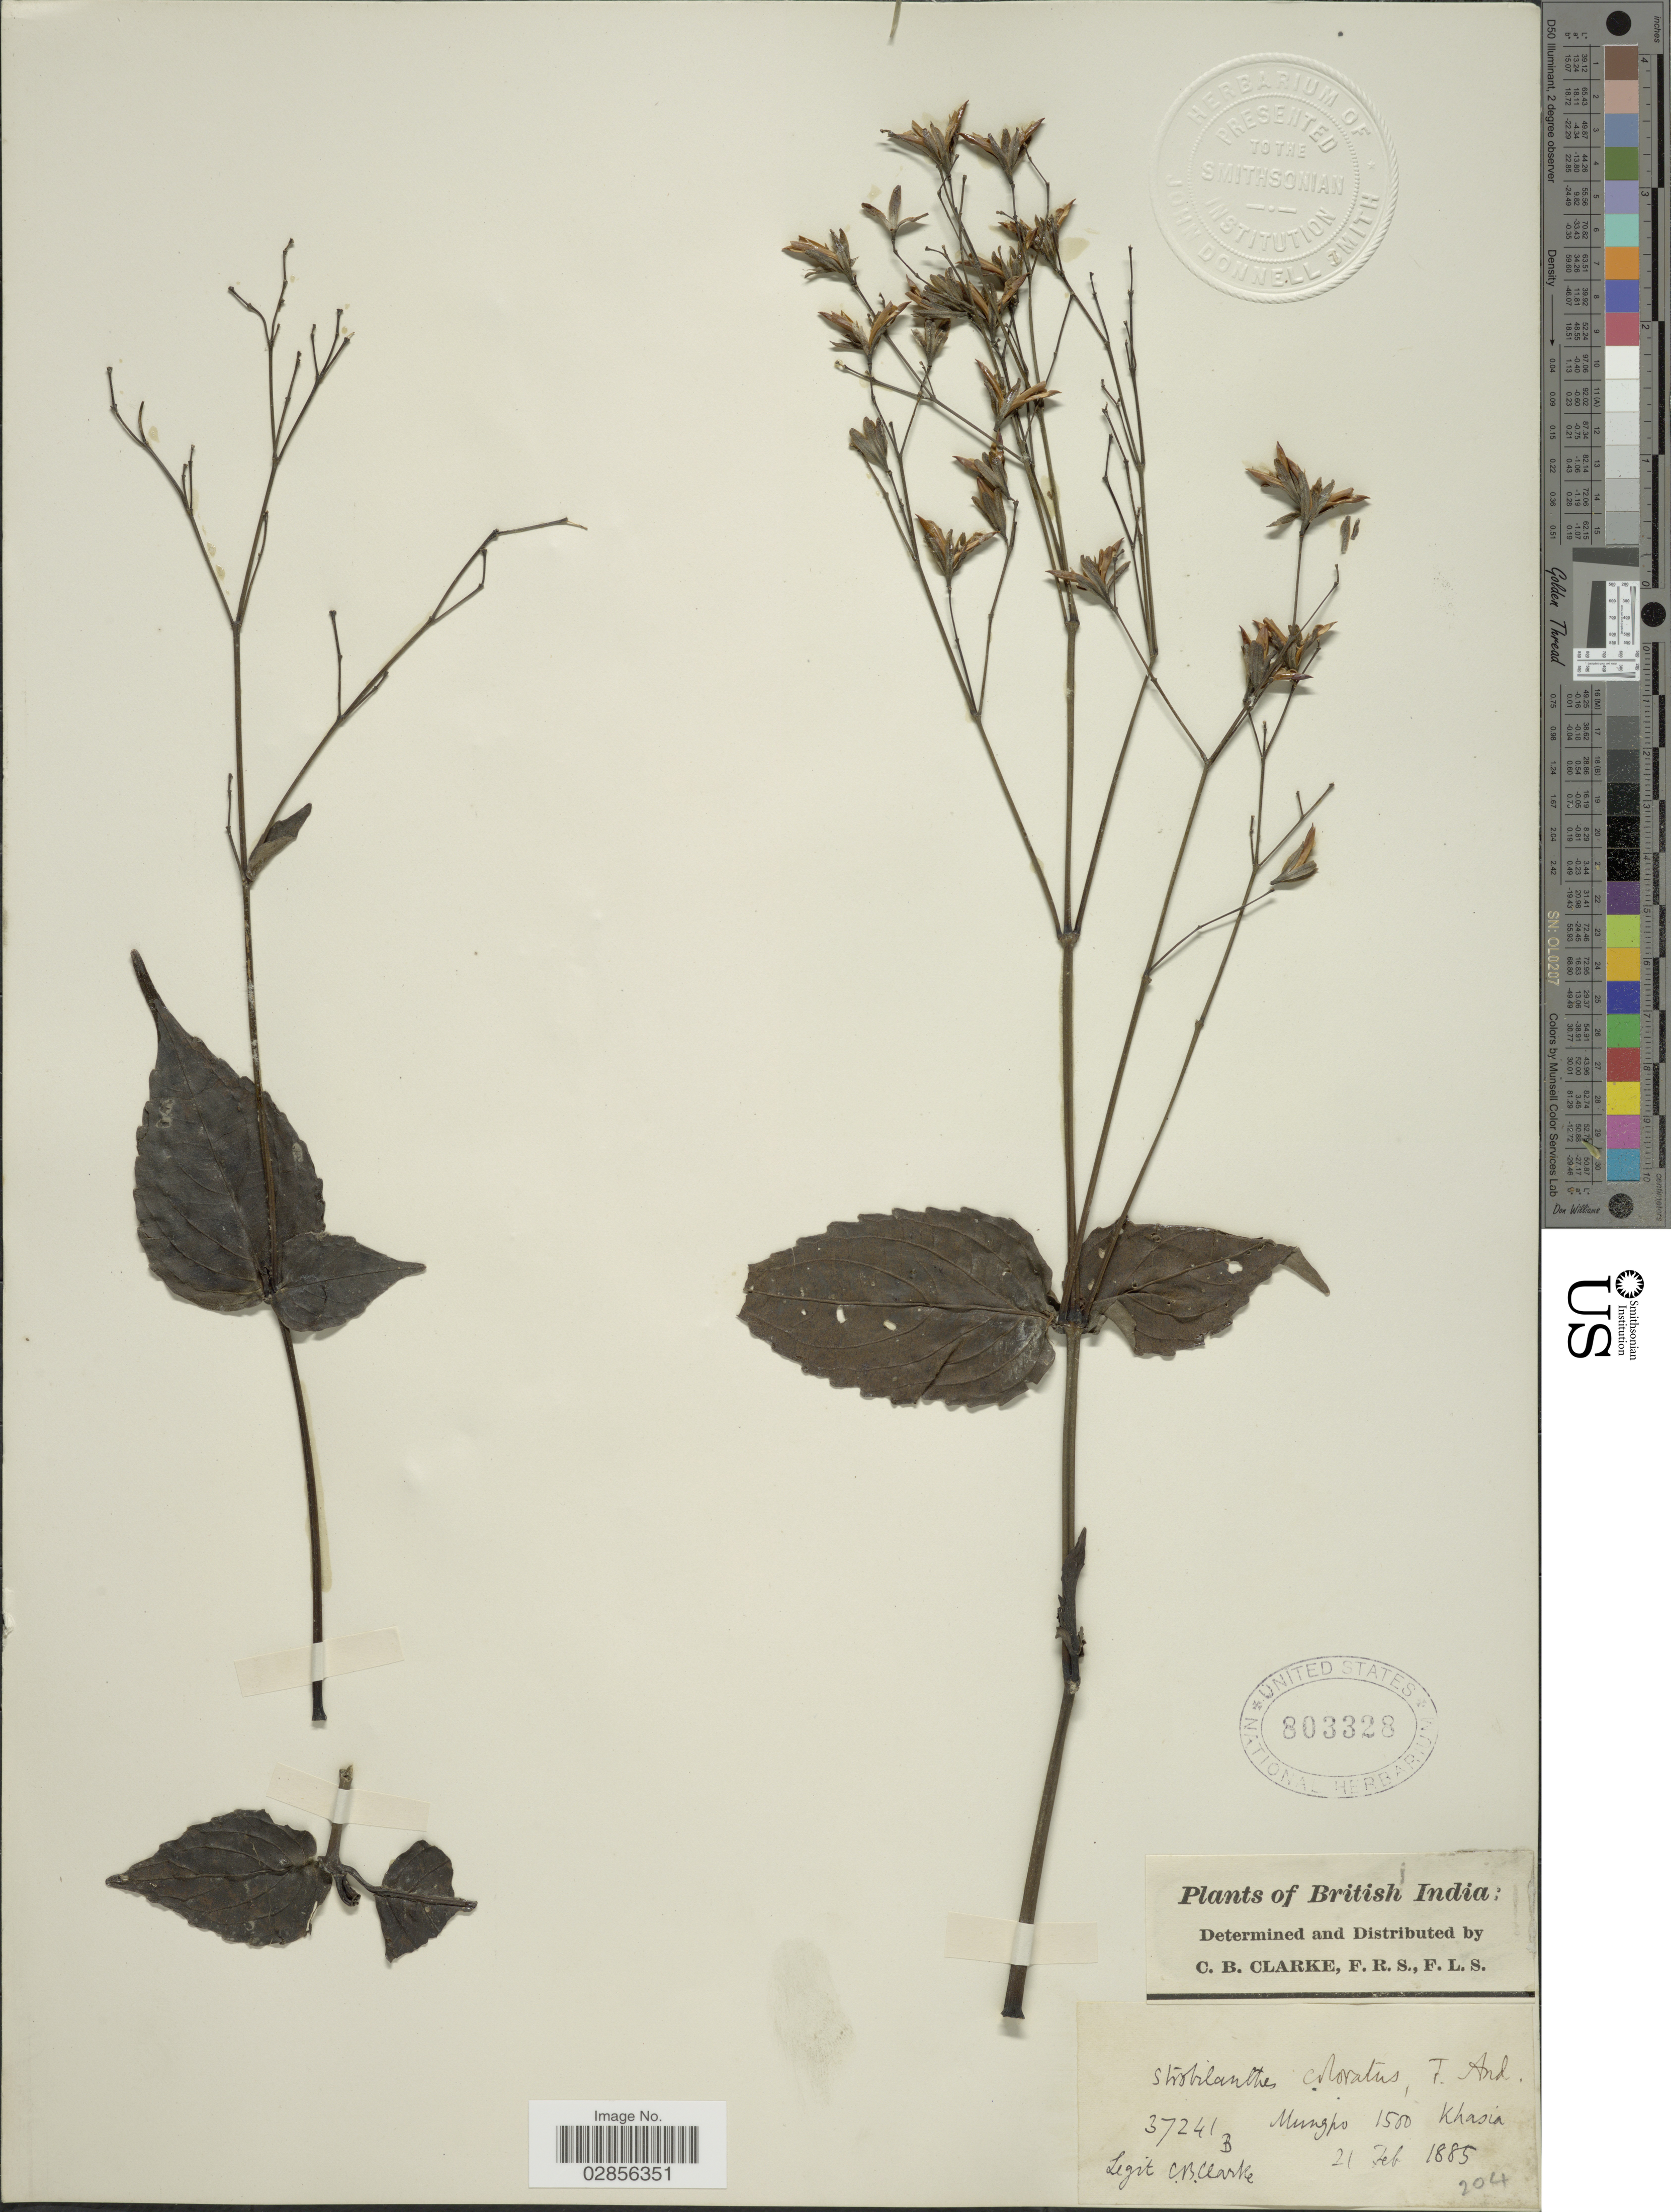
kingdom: Plantae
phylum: Tracheophyta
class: Magnoliopsida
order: Lamiales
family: Acanthaceae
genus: Strobilanthes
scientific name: Strobilanthes coloratus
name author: T. Anderson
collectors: C. B. Clarke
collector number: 37241B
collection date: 1885-02-21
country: India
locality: British India. Mungpo Khasia.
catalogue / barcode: US 803328